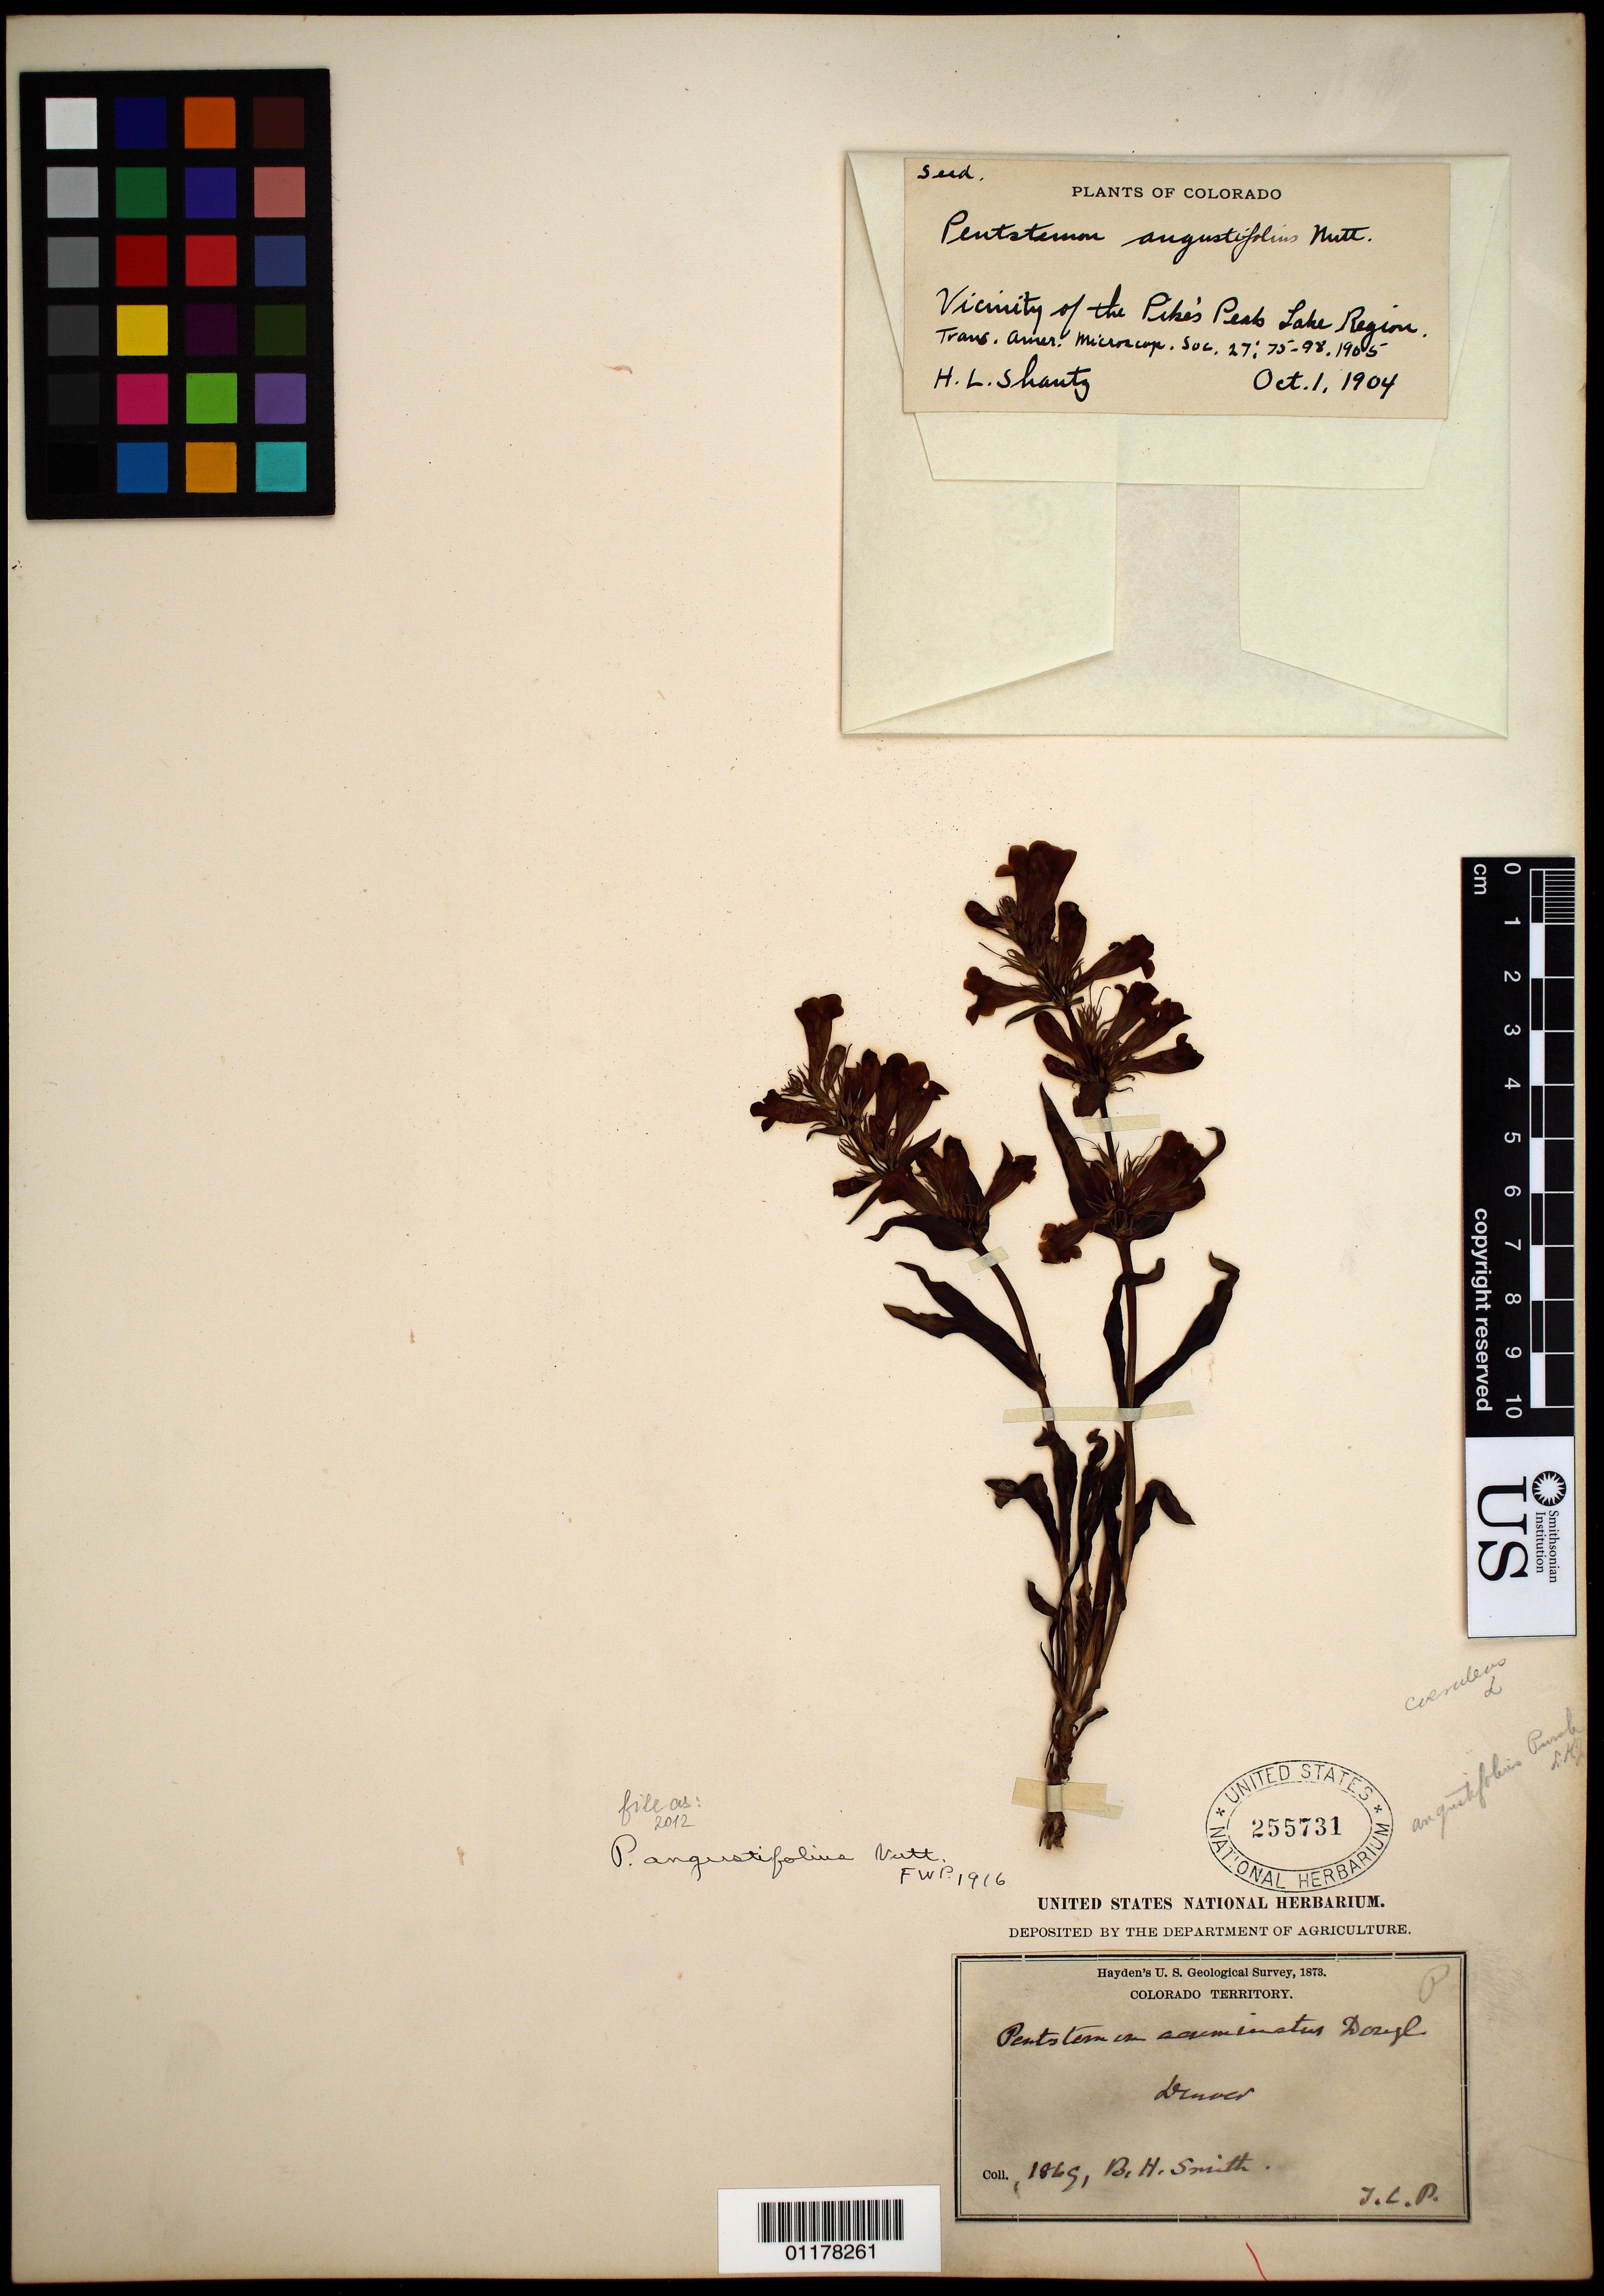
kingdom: Plantae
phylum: Tracheophyta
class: Magnoliopsida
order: Lamiales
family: Plantaginaceae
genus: Penstemon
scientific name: Penstemon angustifolius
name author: Nutt. ex Pursh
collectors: B. H. Smith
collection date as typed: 1869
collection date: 1869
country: United States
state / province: Colorado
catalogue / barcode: US 255731